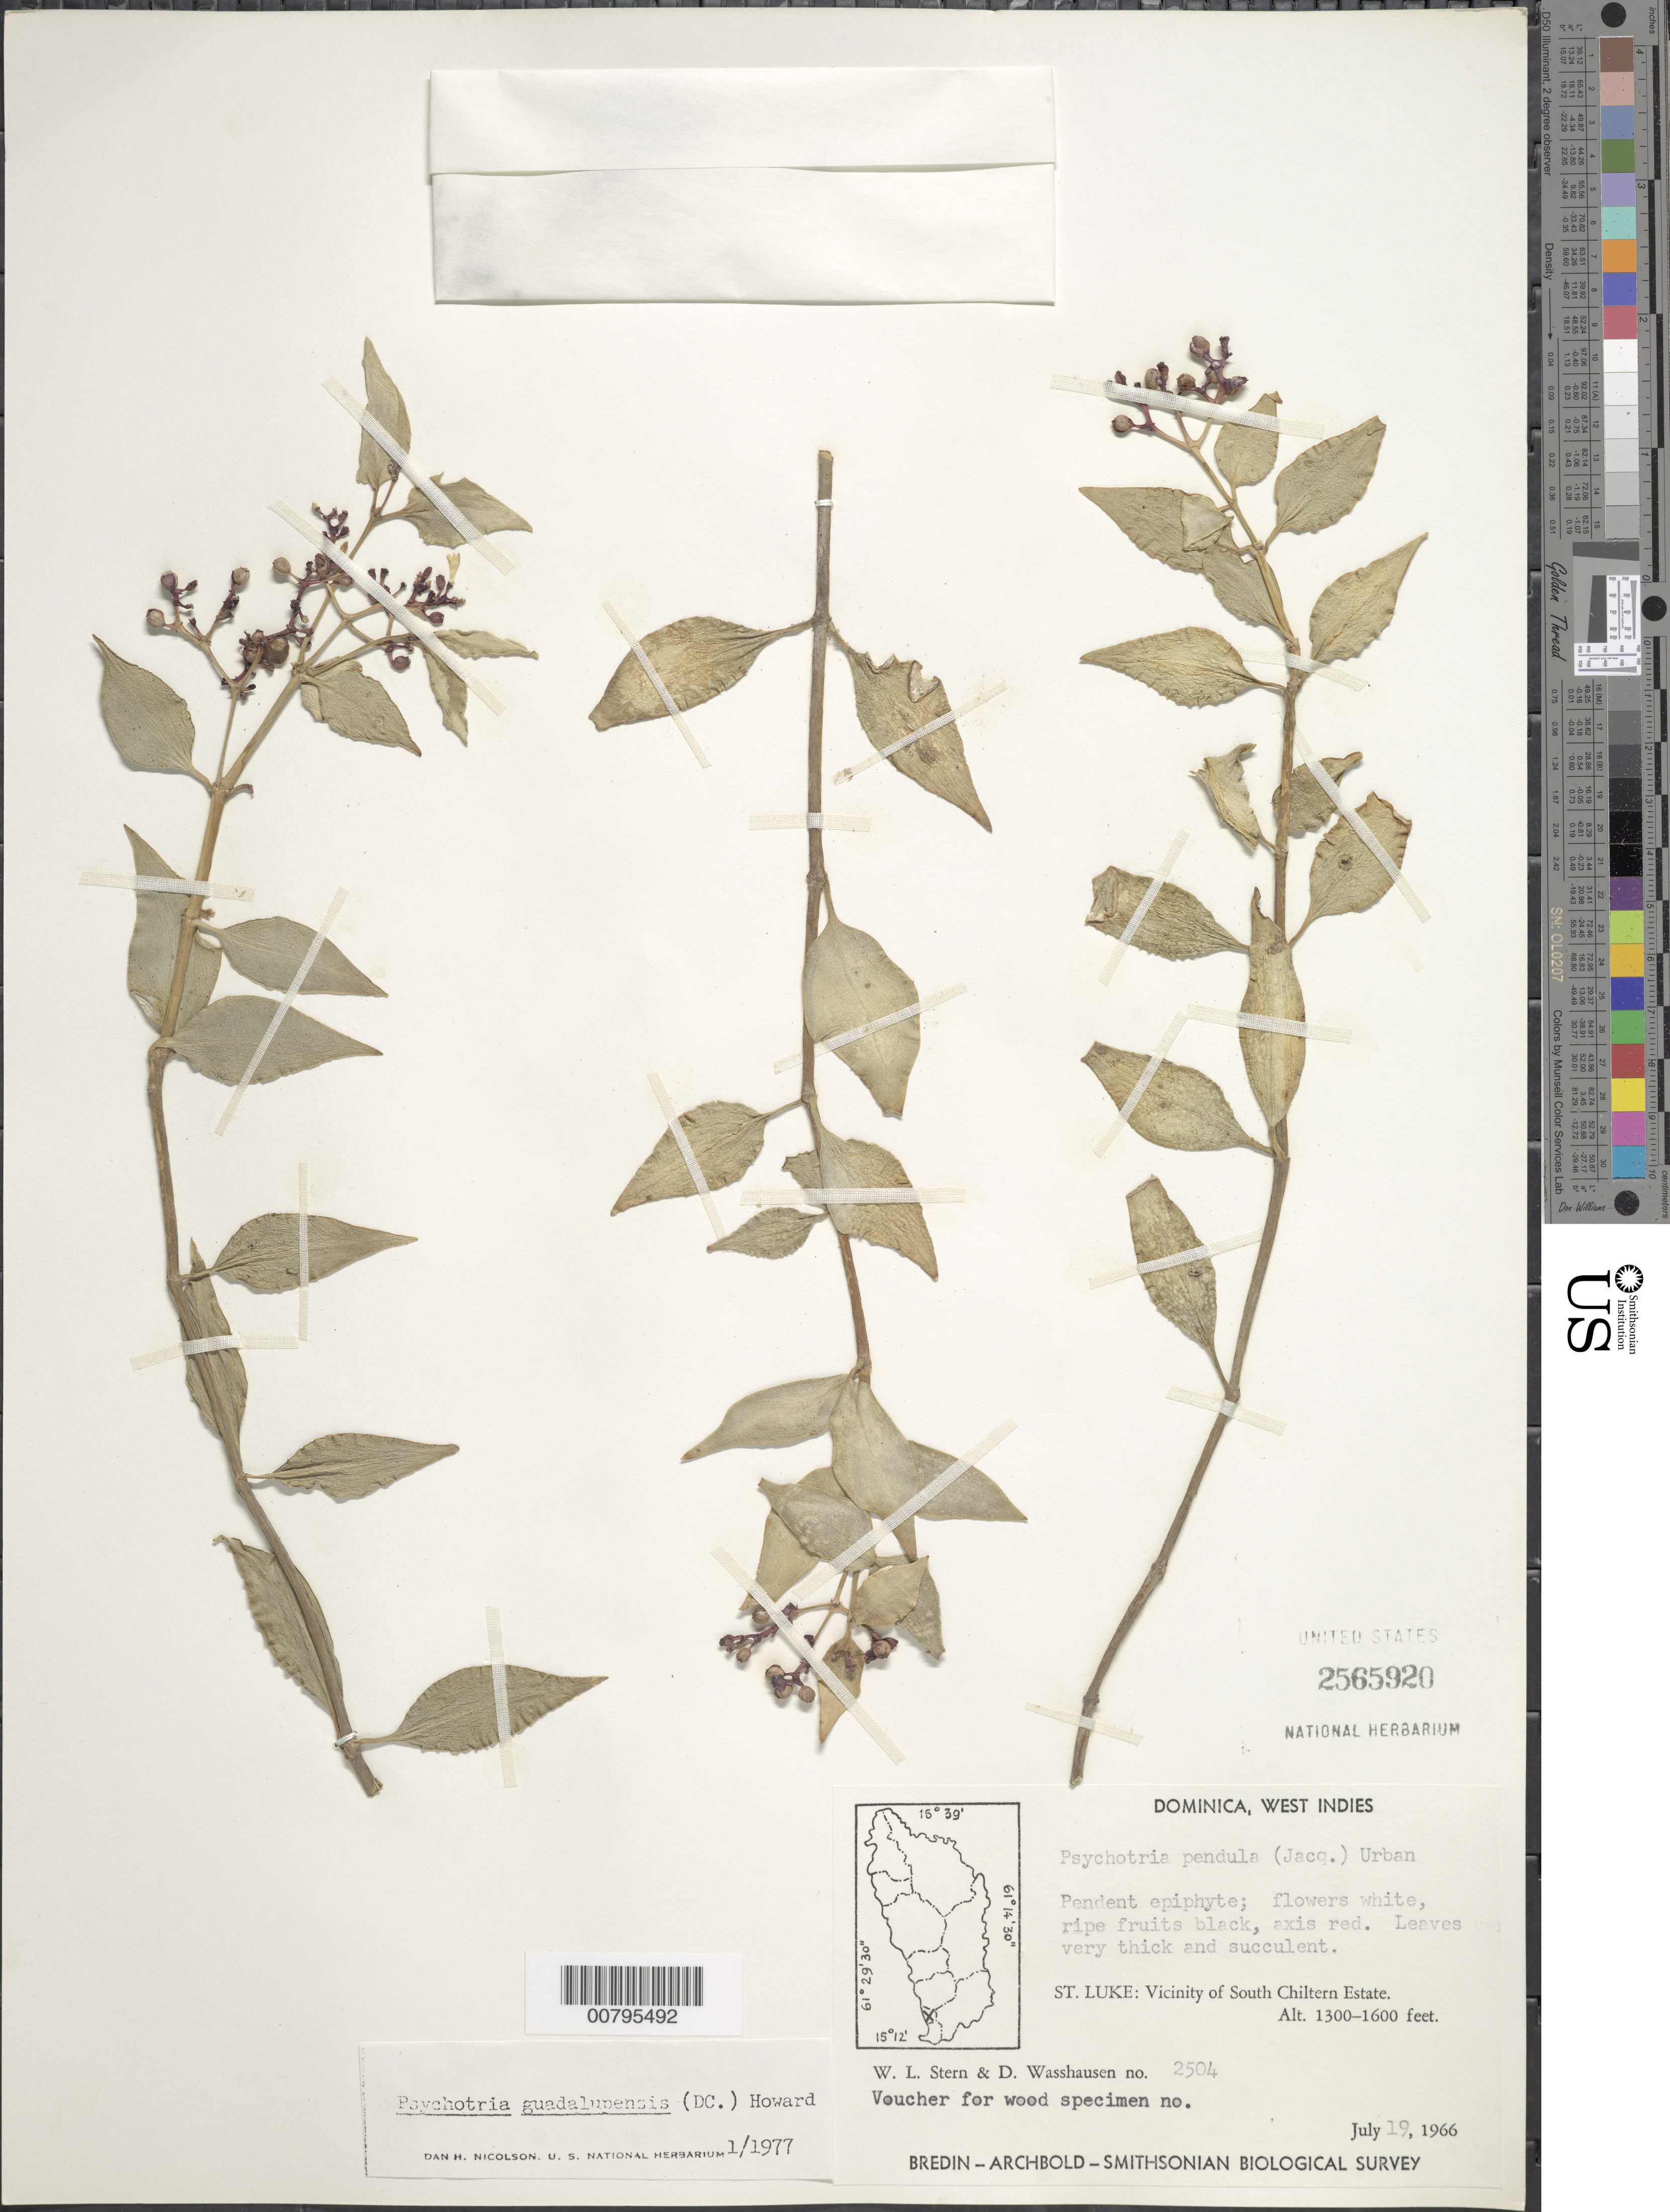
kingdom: Plantae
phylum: Tracheophyta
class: Magnoliopsida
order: Gentianales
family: Rubiaceae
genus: Notopleura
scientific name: Notopleura guadalupensis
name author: (DC.) C.M. Taylor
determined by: Nicolson, Dan H.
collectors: W. L. Stern & D. C. Wasshausen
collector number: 2504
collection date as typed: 19 Jul 1966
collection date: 1966-07-19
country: Dominica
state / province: St. Luke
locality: Vicinity of South Chiltern Estate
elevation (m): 396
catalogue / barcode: US 2565920